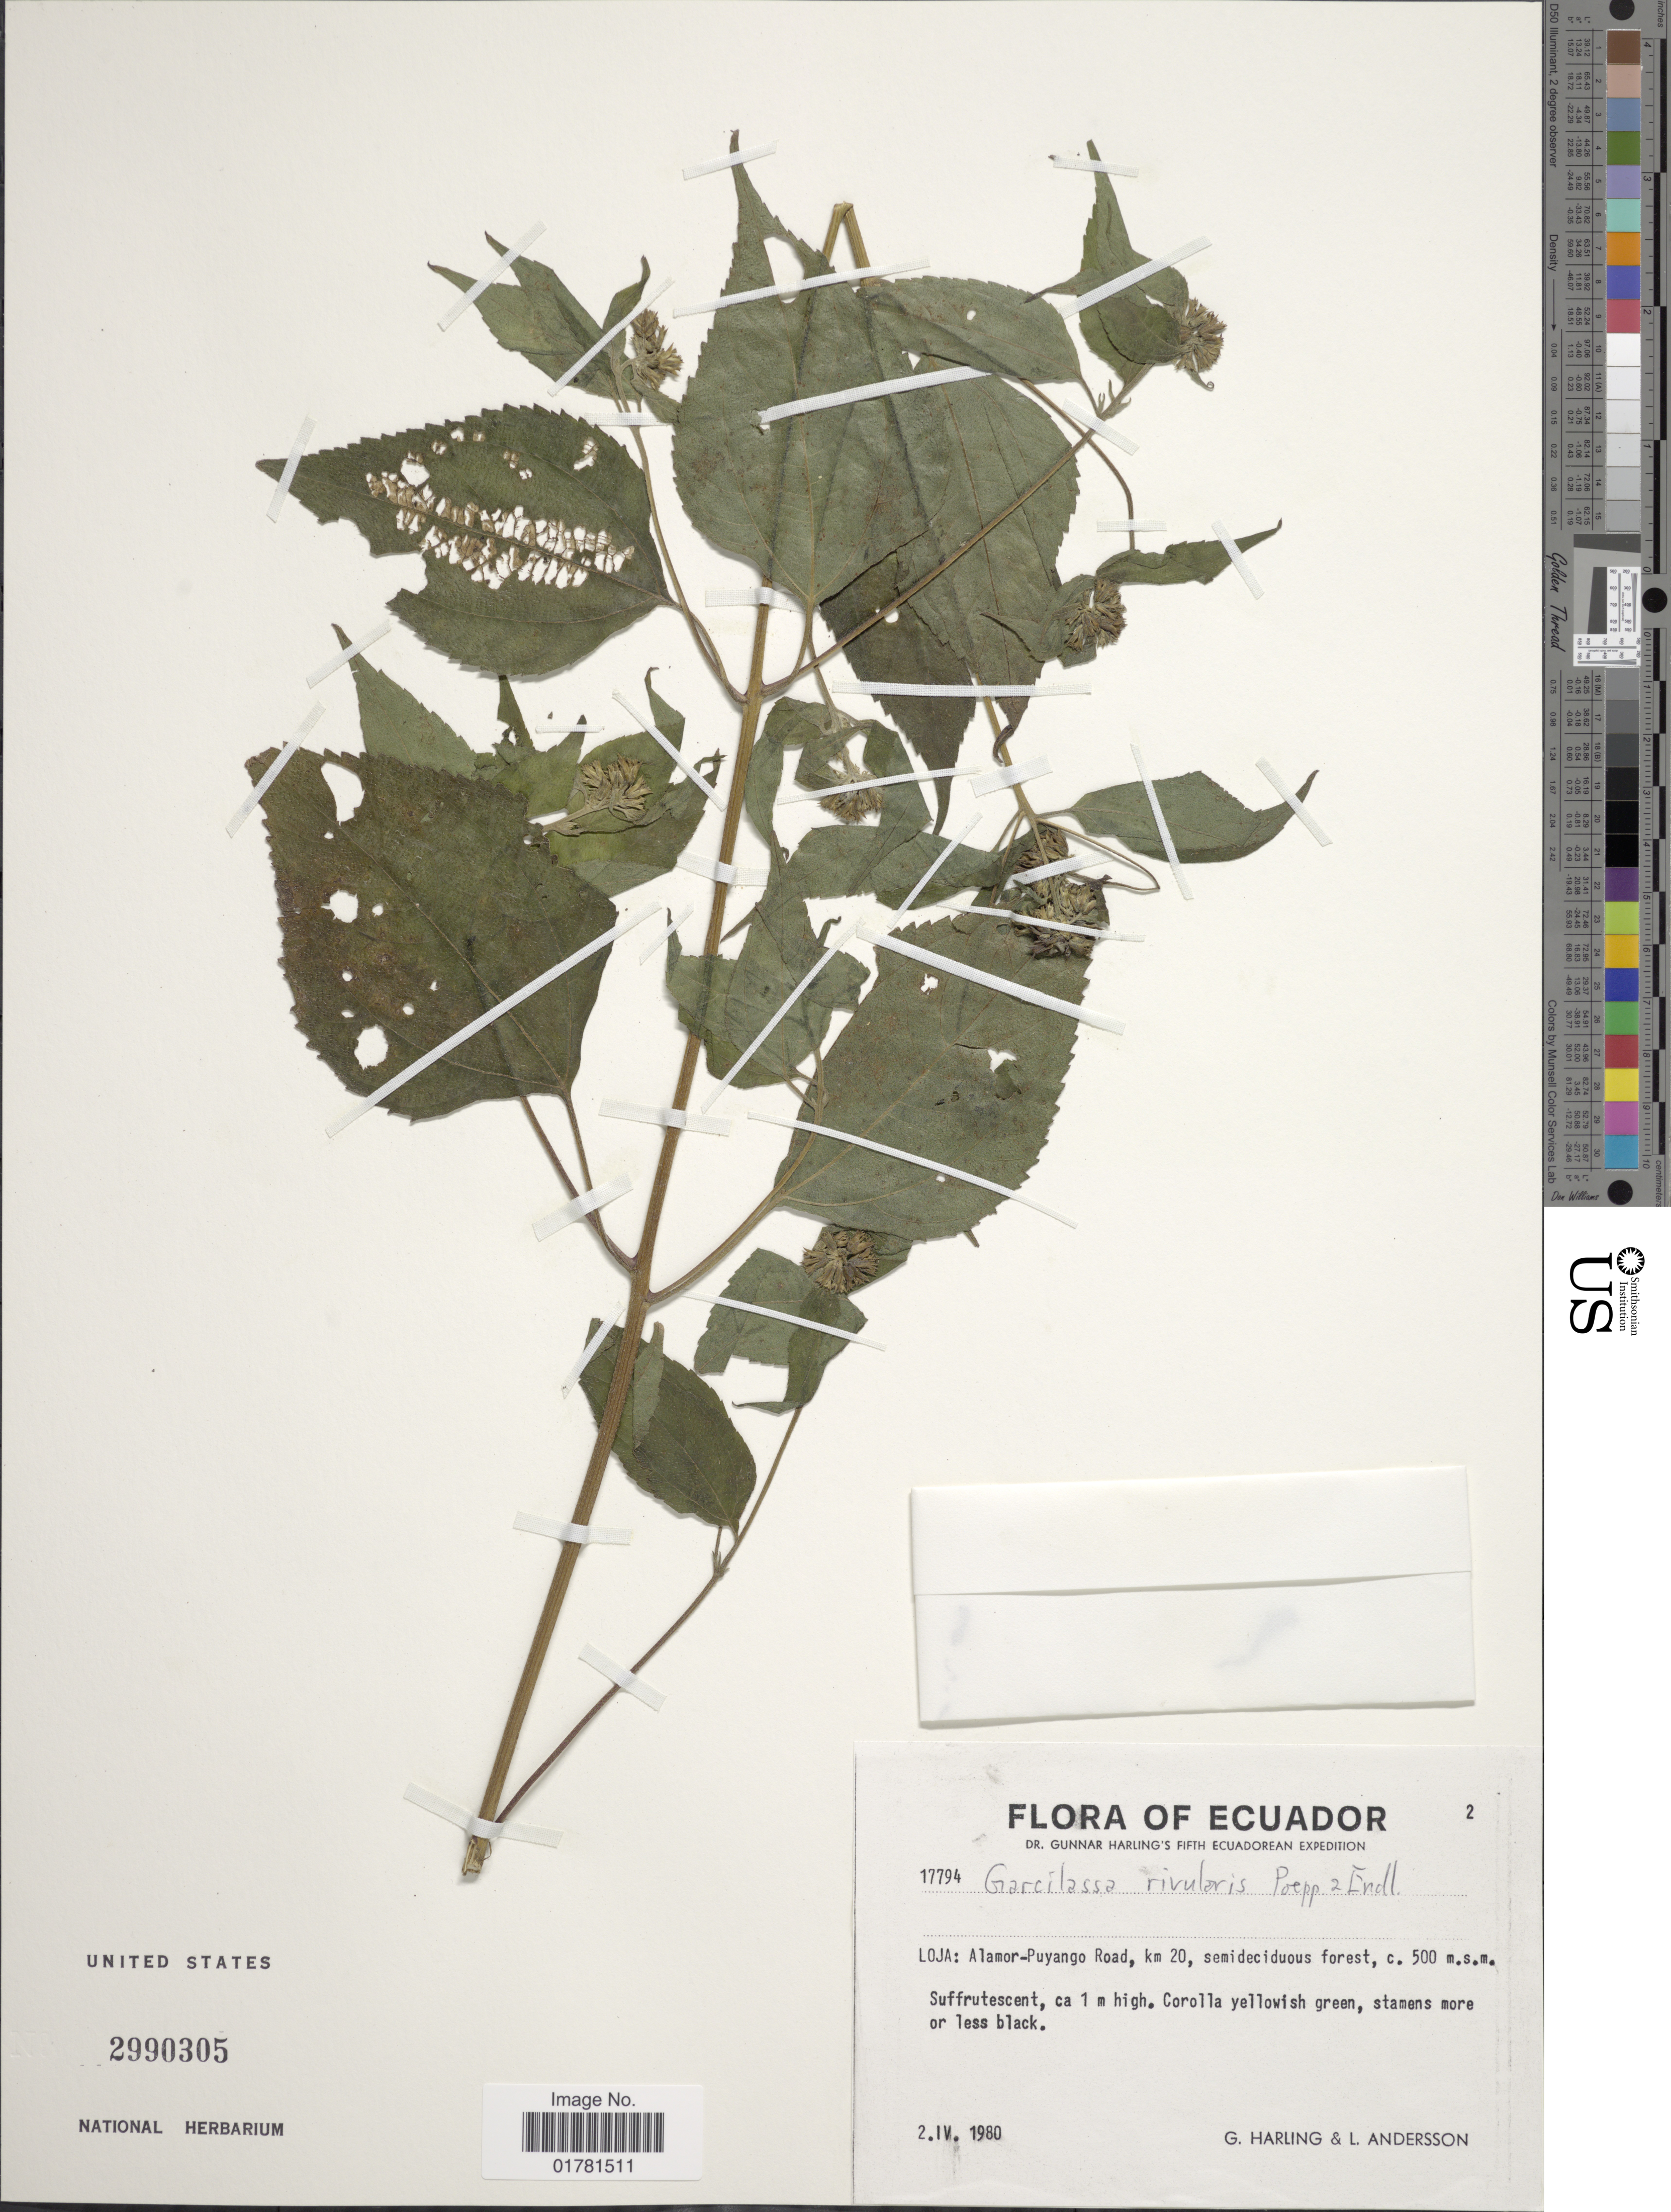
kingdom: Plantae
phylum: Tracheophyta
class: Magnoliopsida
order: Asterales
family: Asteraceae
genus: Garcilassa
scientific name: Garcilassa rivularis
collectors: G. Harling & L. Andersson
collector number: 17794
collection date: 1980-04-02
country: Ecuador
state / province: Loja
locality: Alamor-Puyango Road, km 20, semideciduous forest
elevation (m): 500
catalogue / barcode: US 2990305